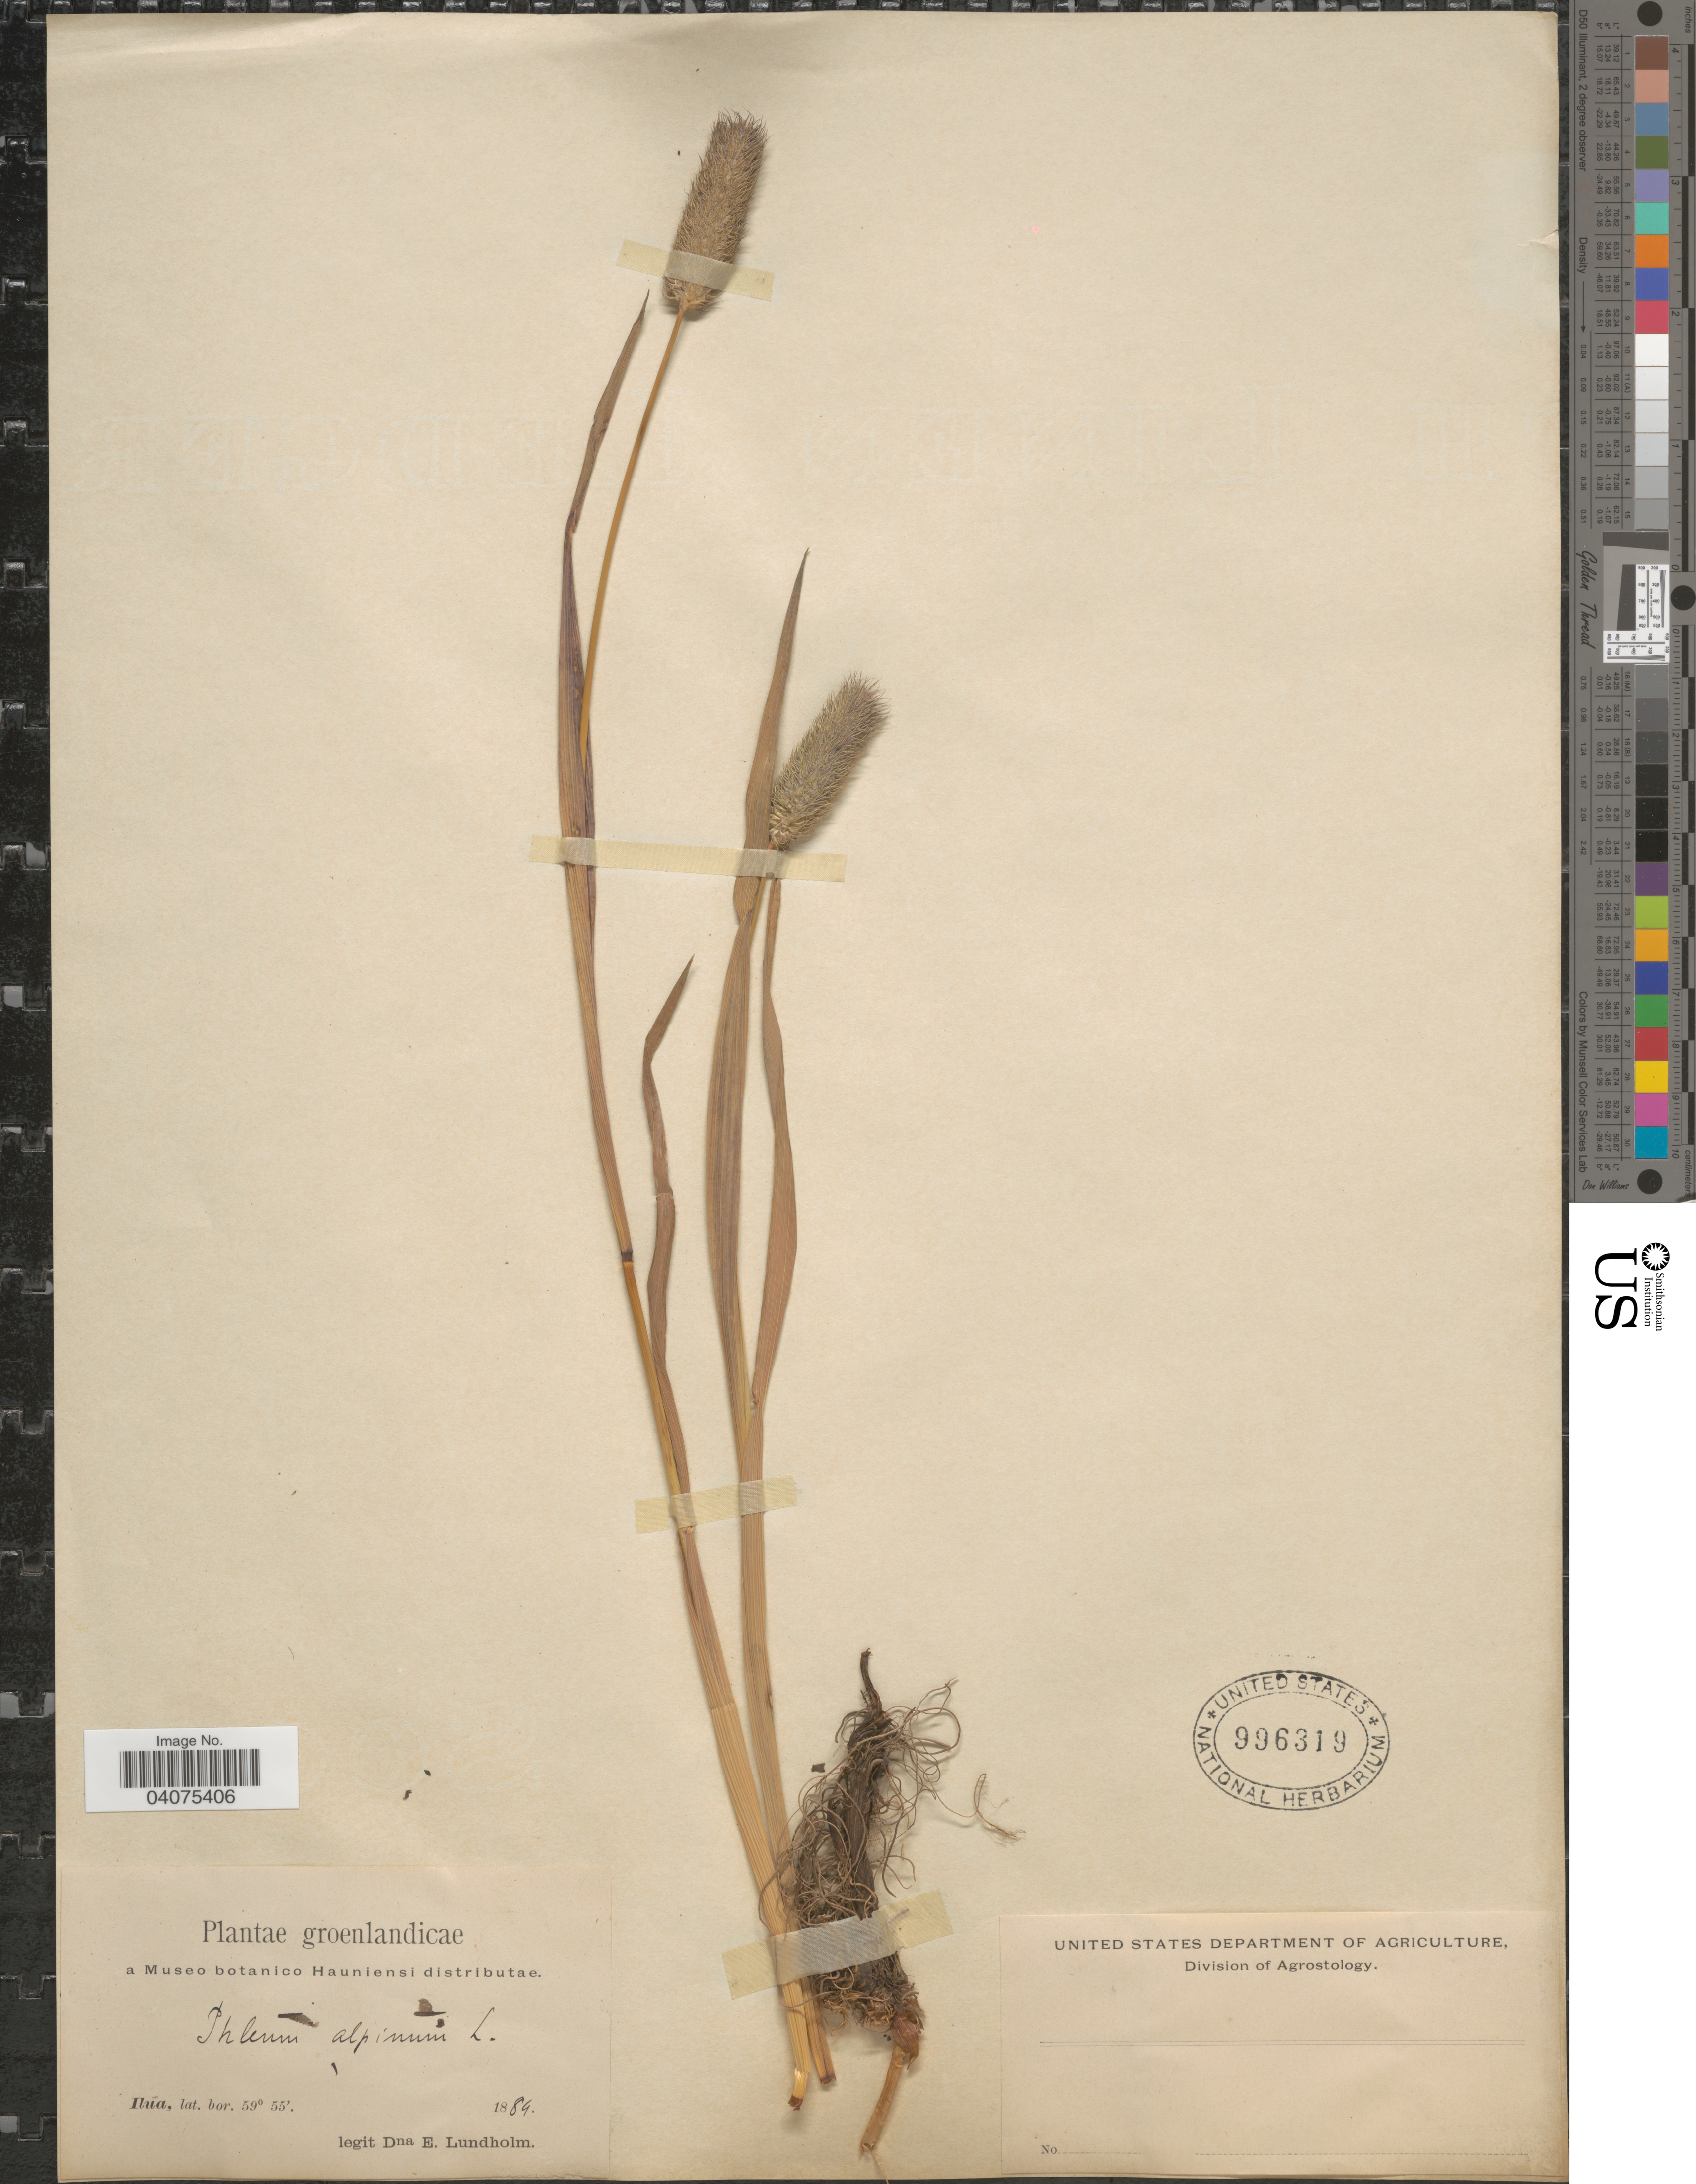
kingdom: Plantae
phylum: Tracheophyta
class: Liliopsida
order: Poales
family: Poaceae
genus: Phleum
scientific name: Phleum alpinum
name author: L.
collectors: D. Lundholm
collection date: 1889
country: Greenland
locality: Groenlandicae. Ilua.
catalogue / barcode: US 996319